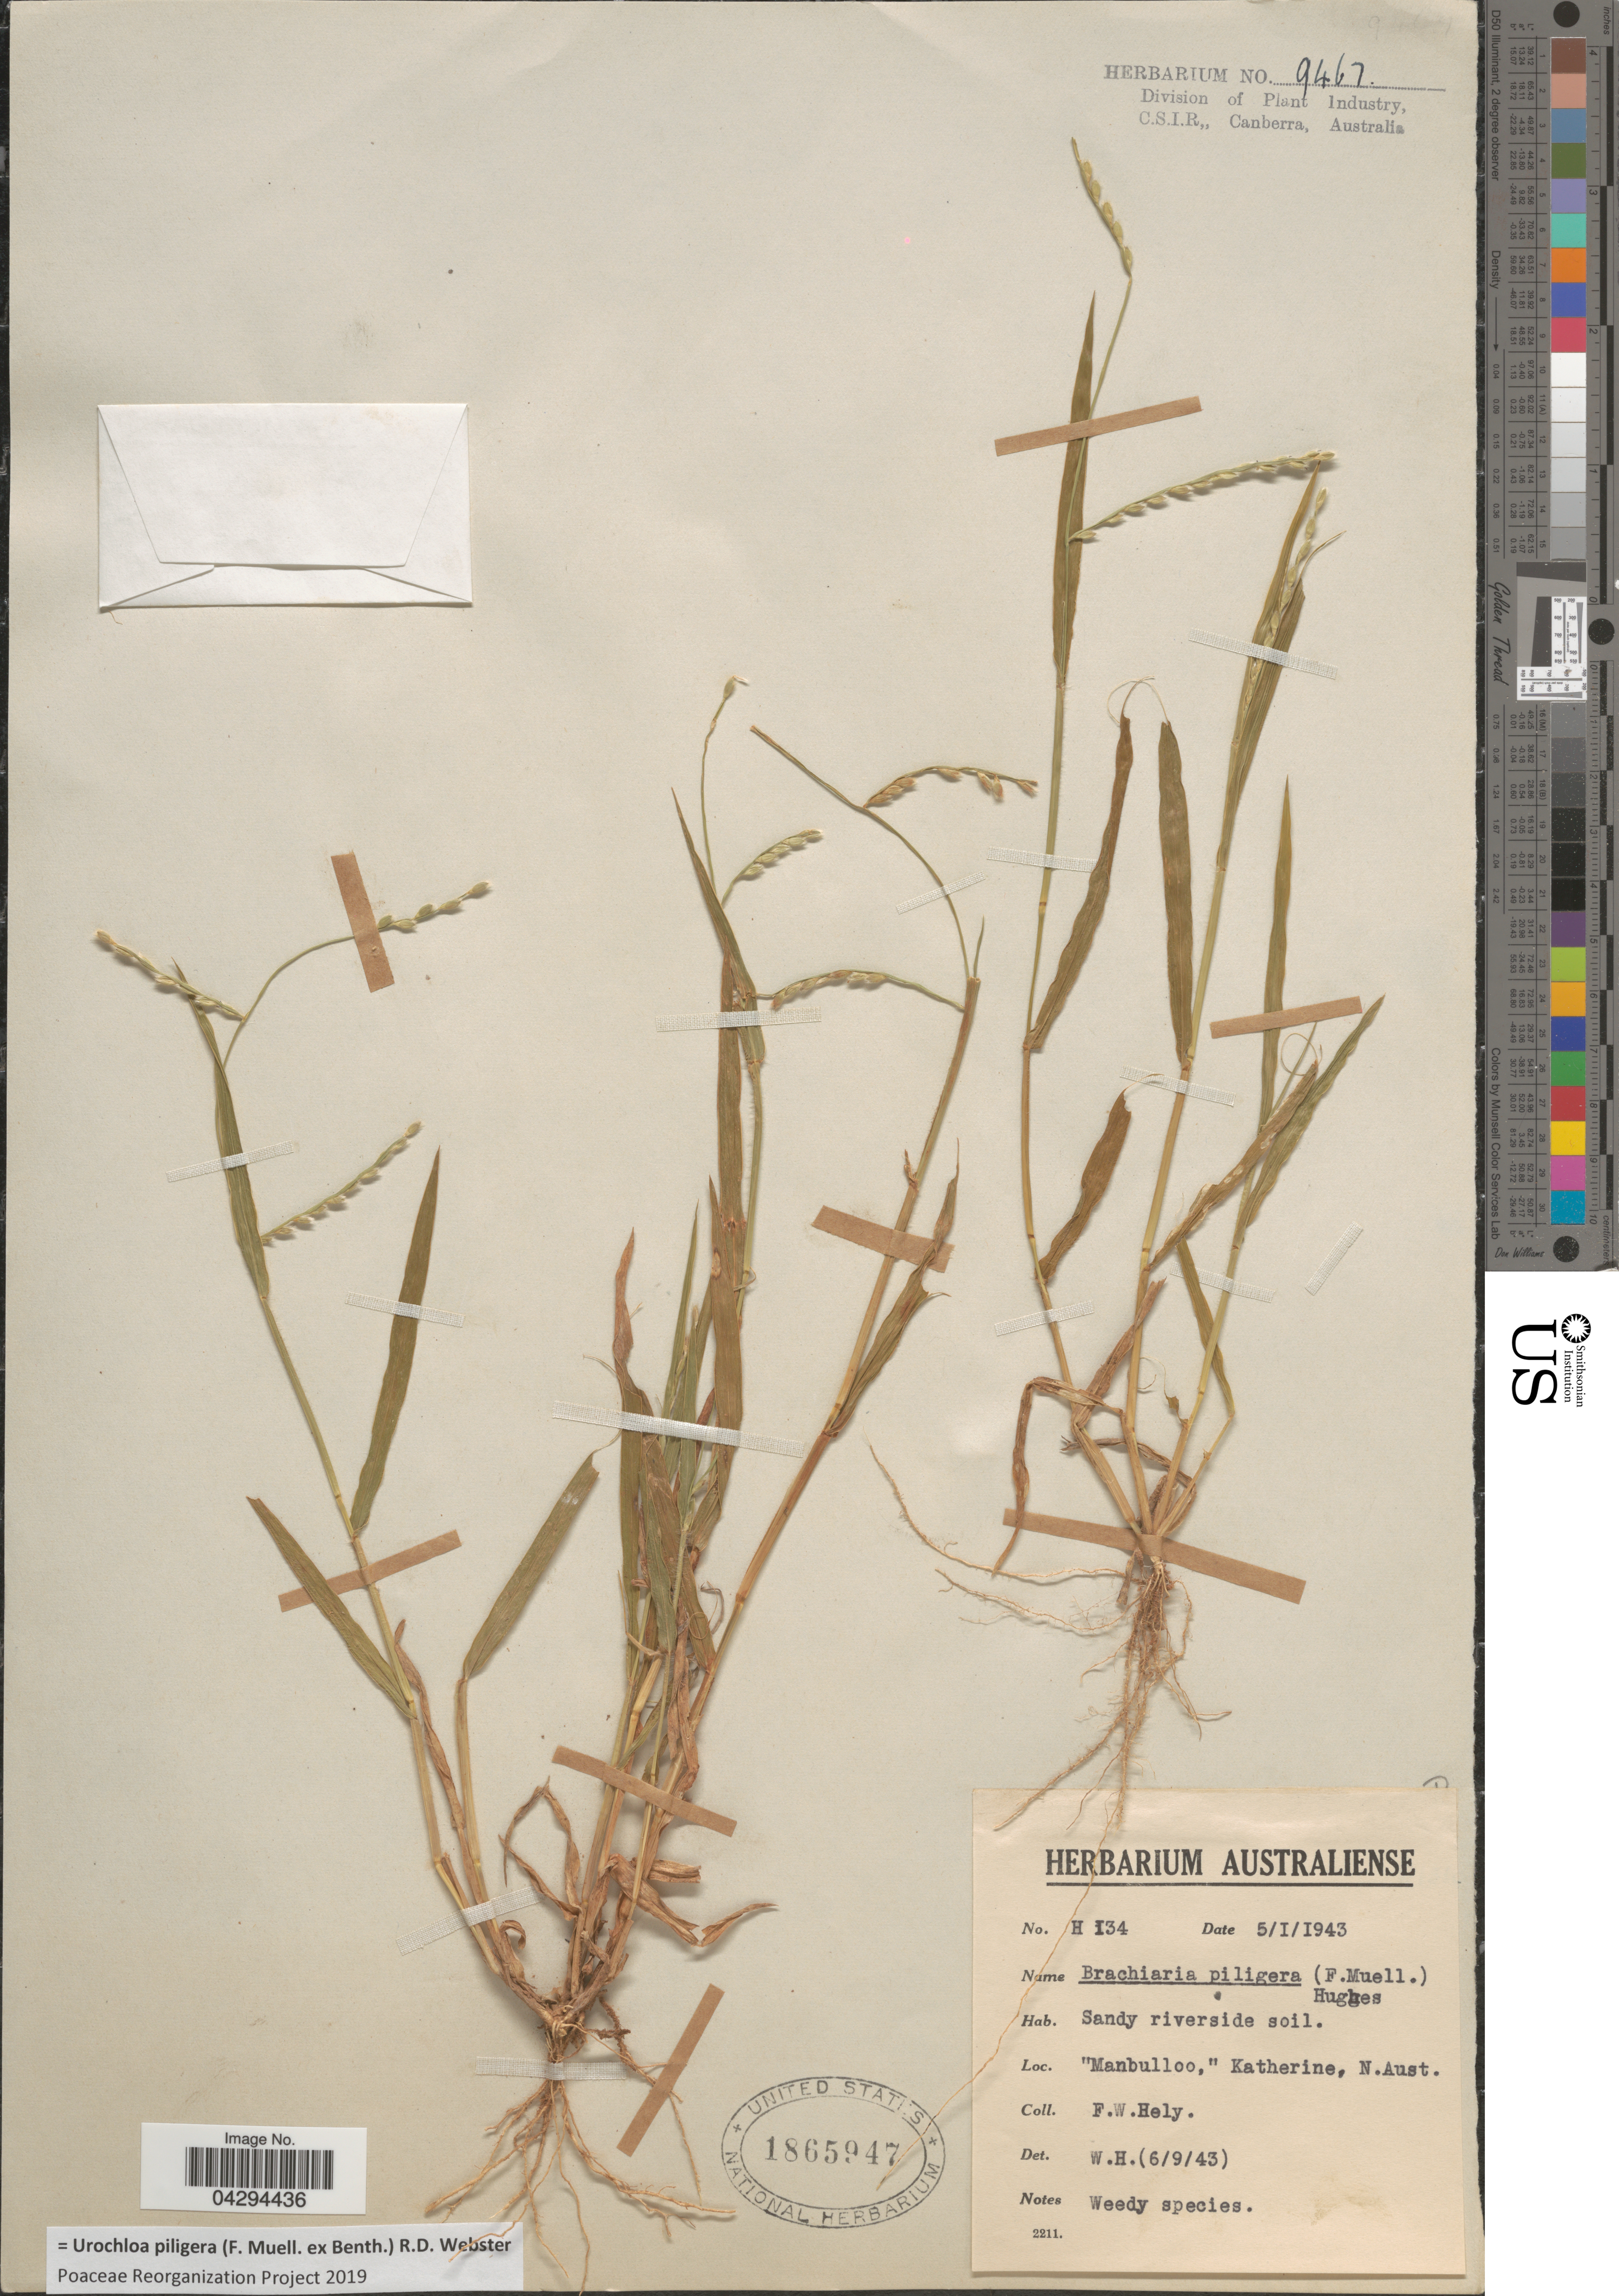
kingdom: Plantae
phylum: Tracheophyta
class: Liliopsida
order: Poales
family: Poaceae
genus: Urochloa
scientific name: Urochloa piligera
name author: (F. Muell. ex Benth.) R.D. Webster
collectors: F. Hely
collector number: H134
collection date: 1943-01-05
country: Australia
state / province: Northern Territory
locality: Sandy riverside soil. "Manbulloo," Katherine, N. Aust.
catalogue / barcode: US 1865947